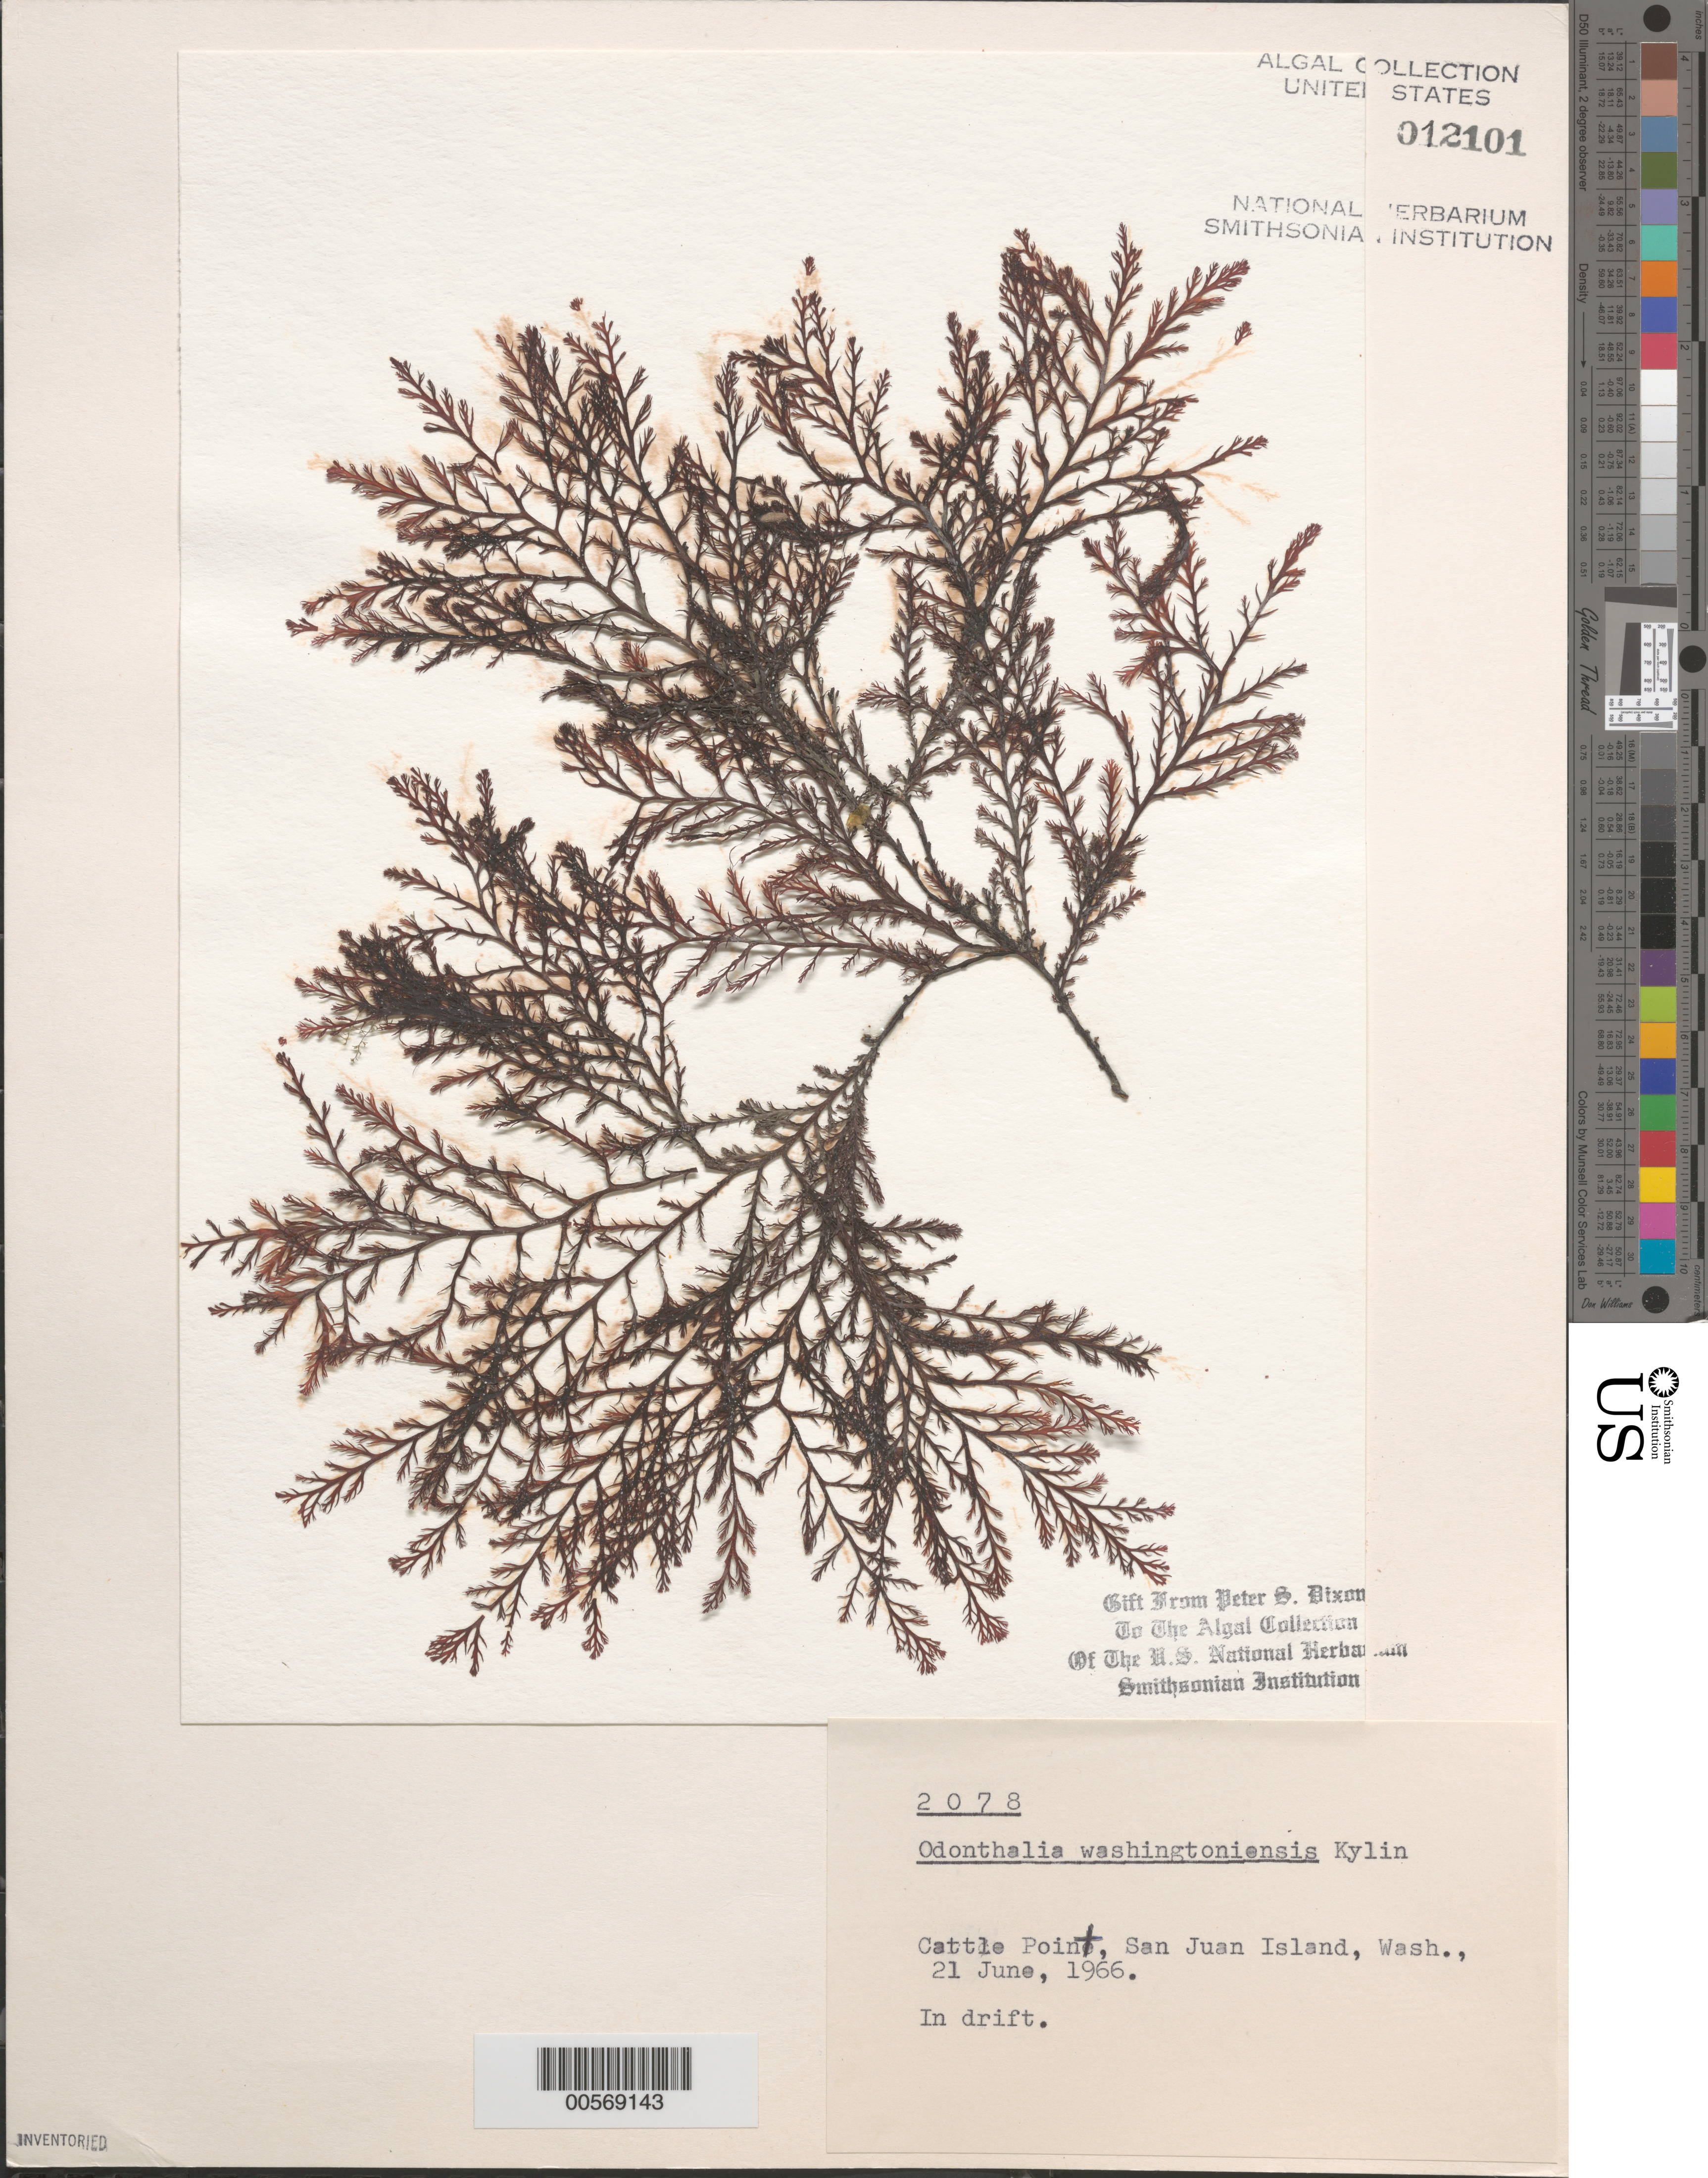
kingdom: Plantae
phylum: Rhodophyta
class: Florideophyceae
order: Ceramiales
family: Rhodomelaceae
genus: Odonthalia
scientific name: Odonthalia washingtoniensis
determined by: Dixon, P. S.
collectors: P. S. Dixon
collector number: PSD 2078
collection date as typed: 21 Jun 1966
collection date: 1966-06-21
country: United States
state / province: Washington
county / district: San Juan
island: San Juan Island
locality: Cattle Point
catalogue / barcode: US 12101